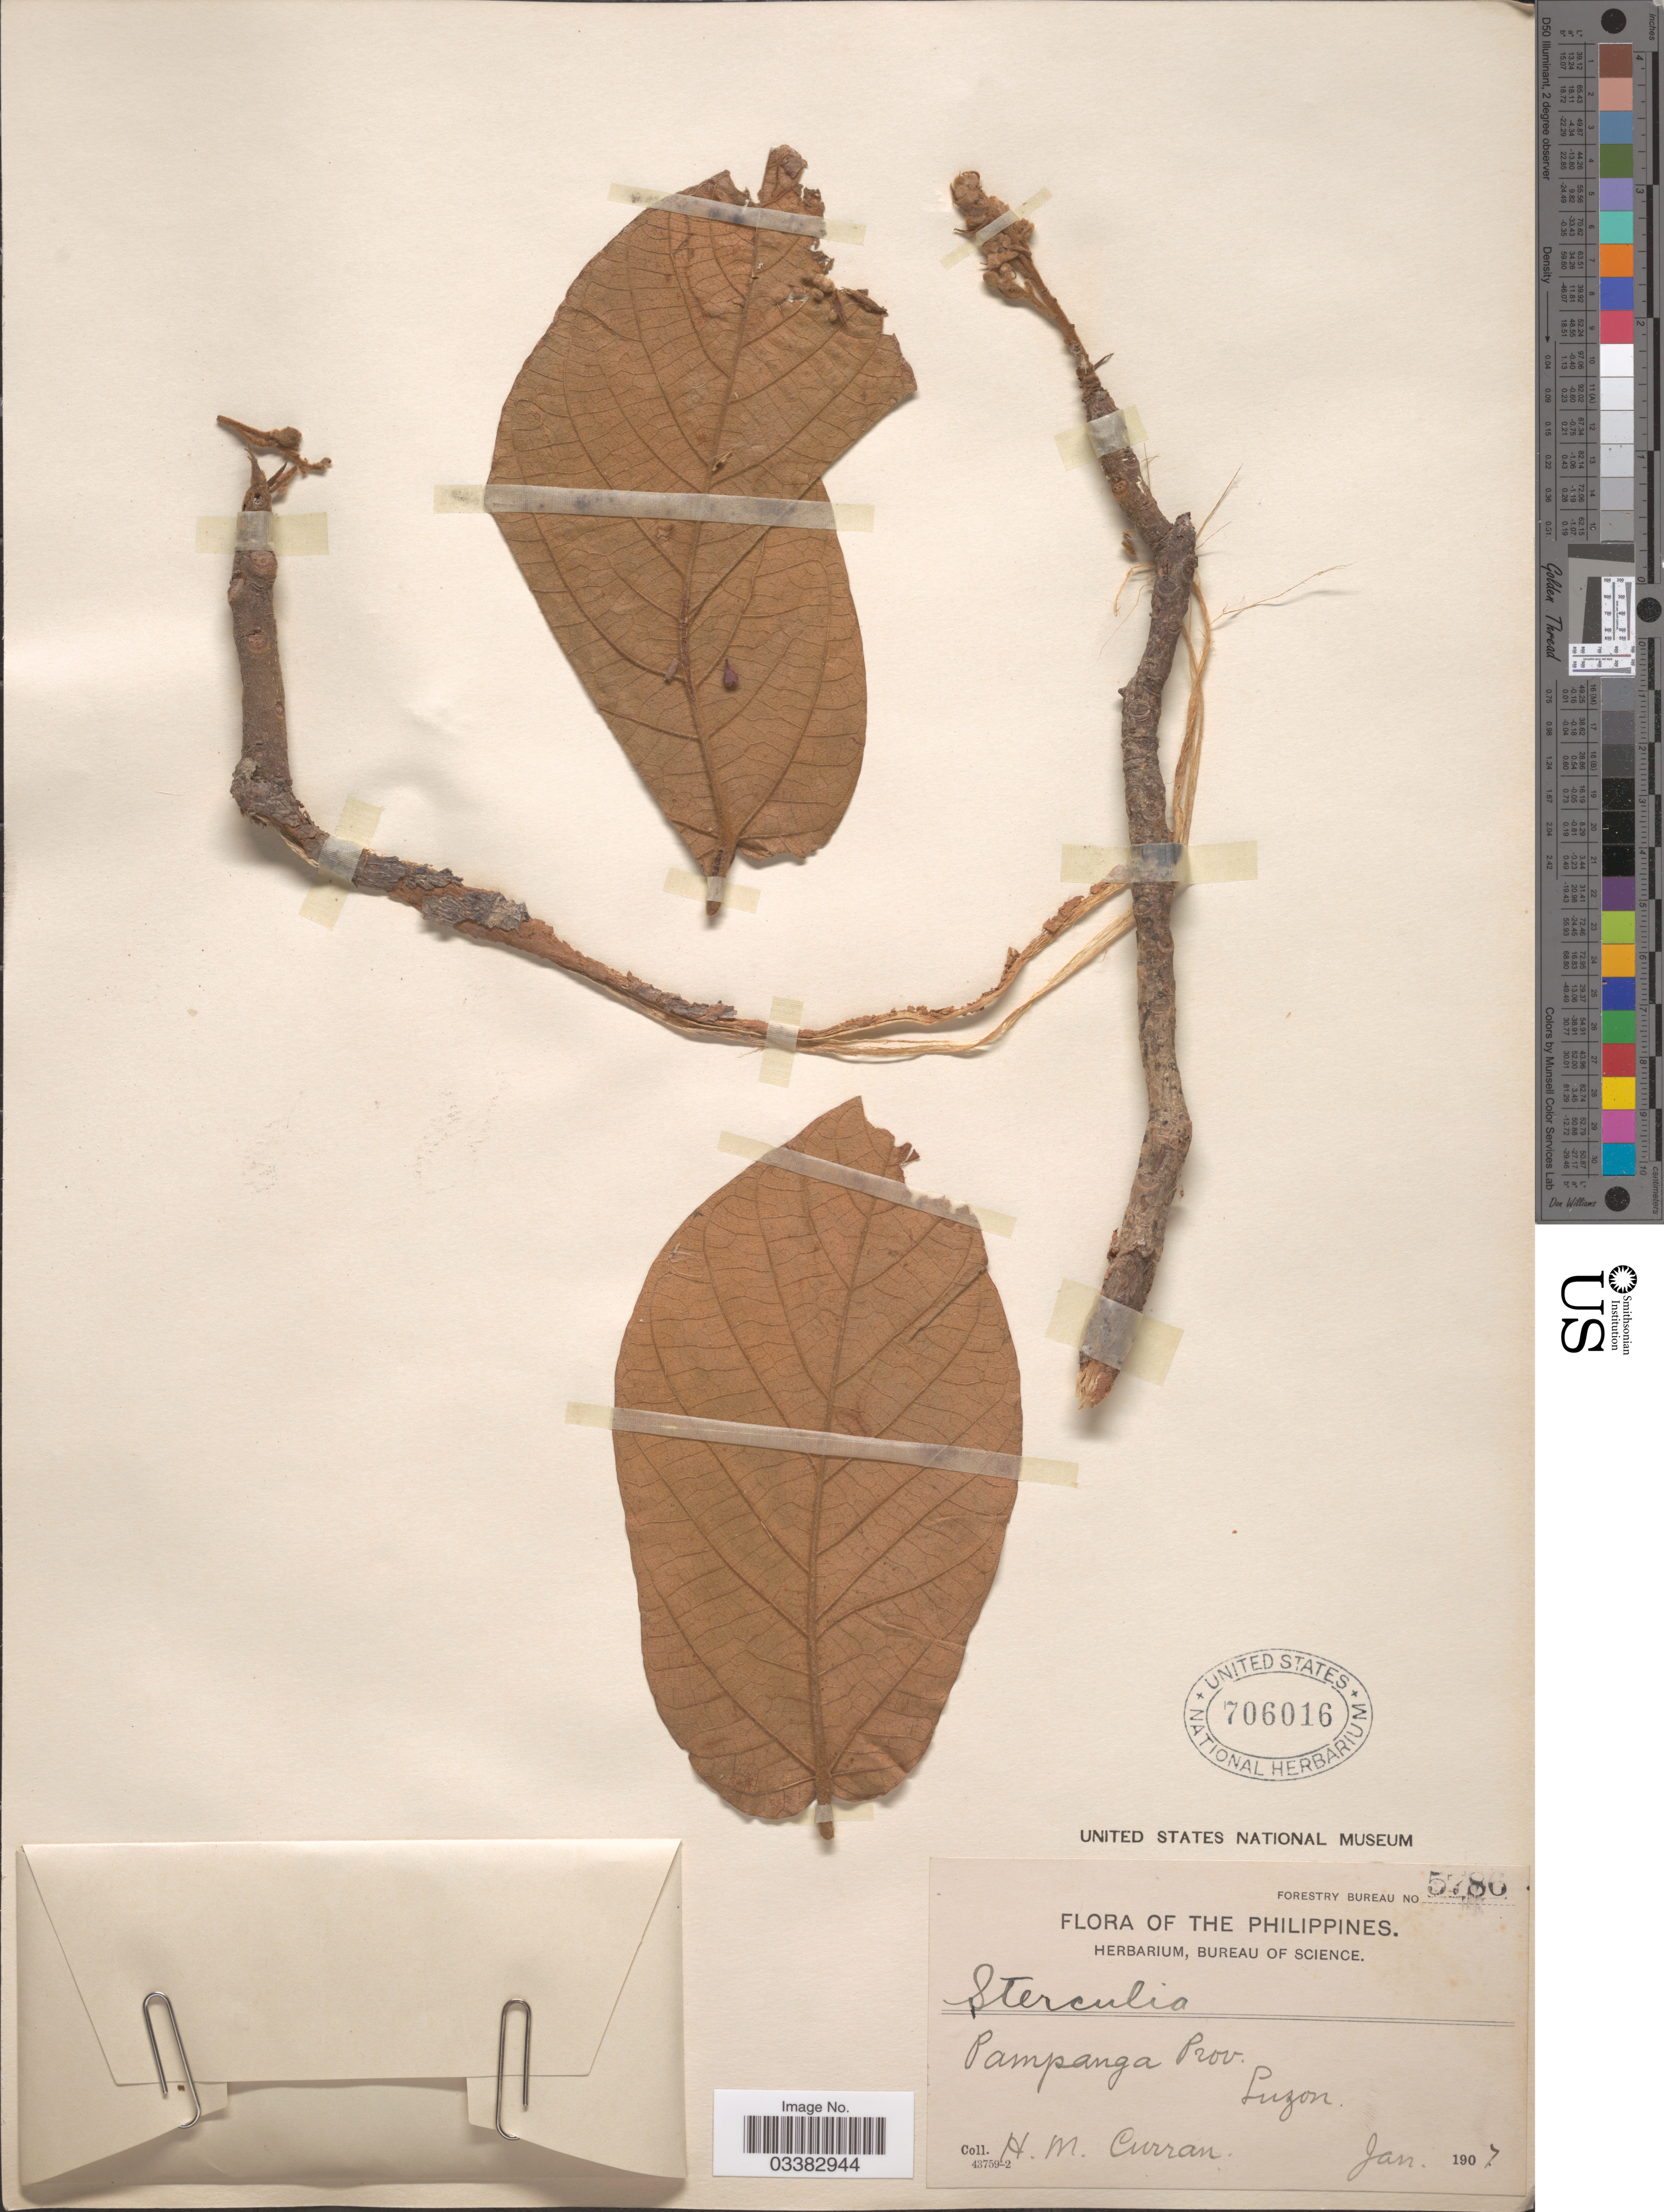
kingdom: Plantae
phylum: Tracheophyta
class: Magnoliopsida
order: Malvales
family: Malvaceae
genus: Sterculia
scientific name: Sterculia cuneata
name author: R. Br.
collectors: H. M. Curran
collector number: Forestry Bureau 5786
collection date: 1907-01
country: Philippines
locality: Pampanga Prov., Luzon.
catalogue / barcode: US 706016